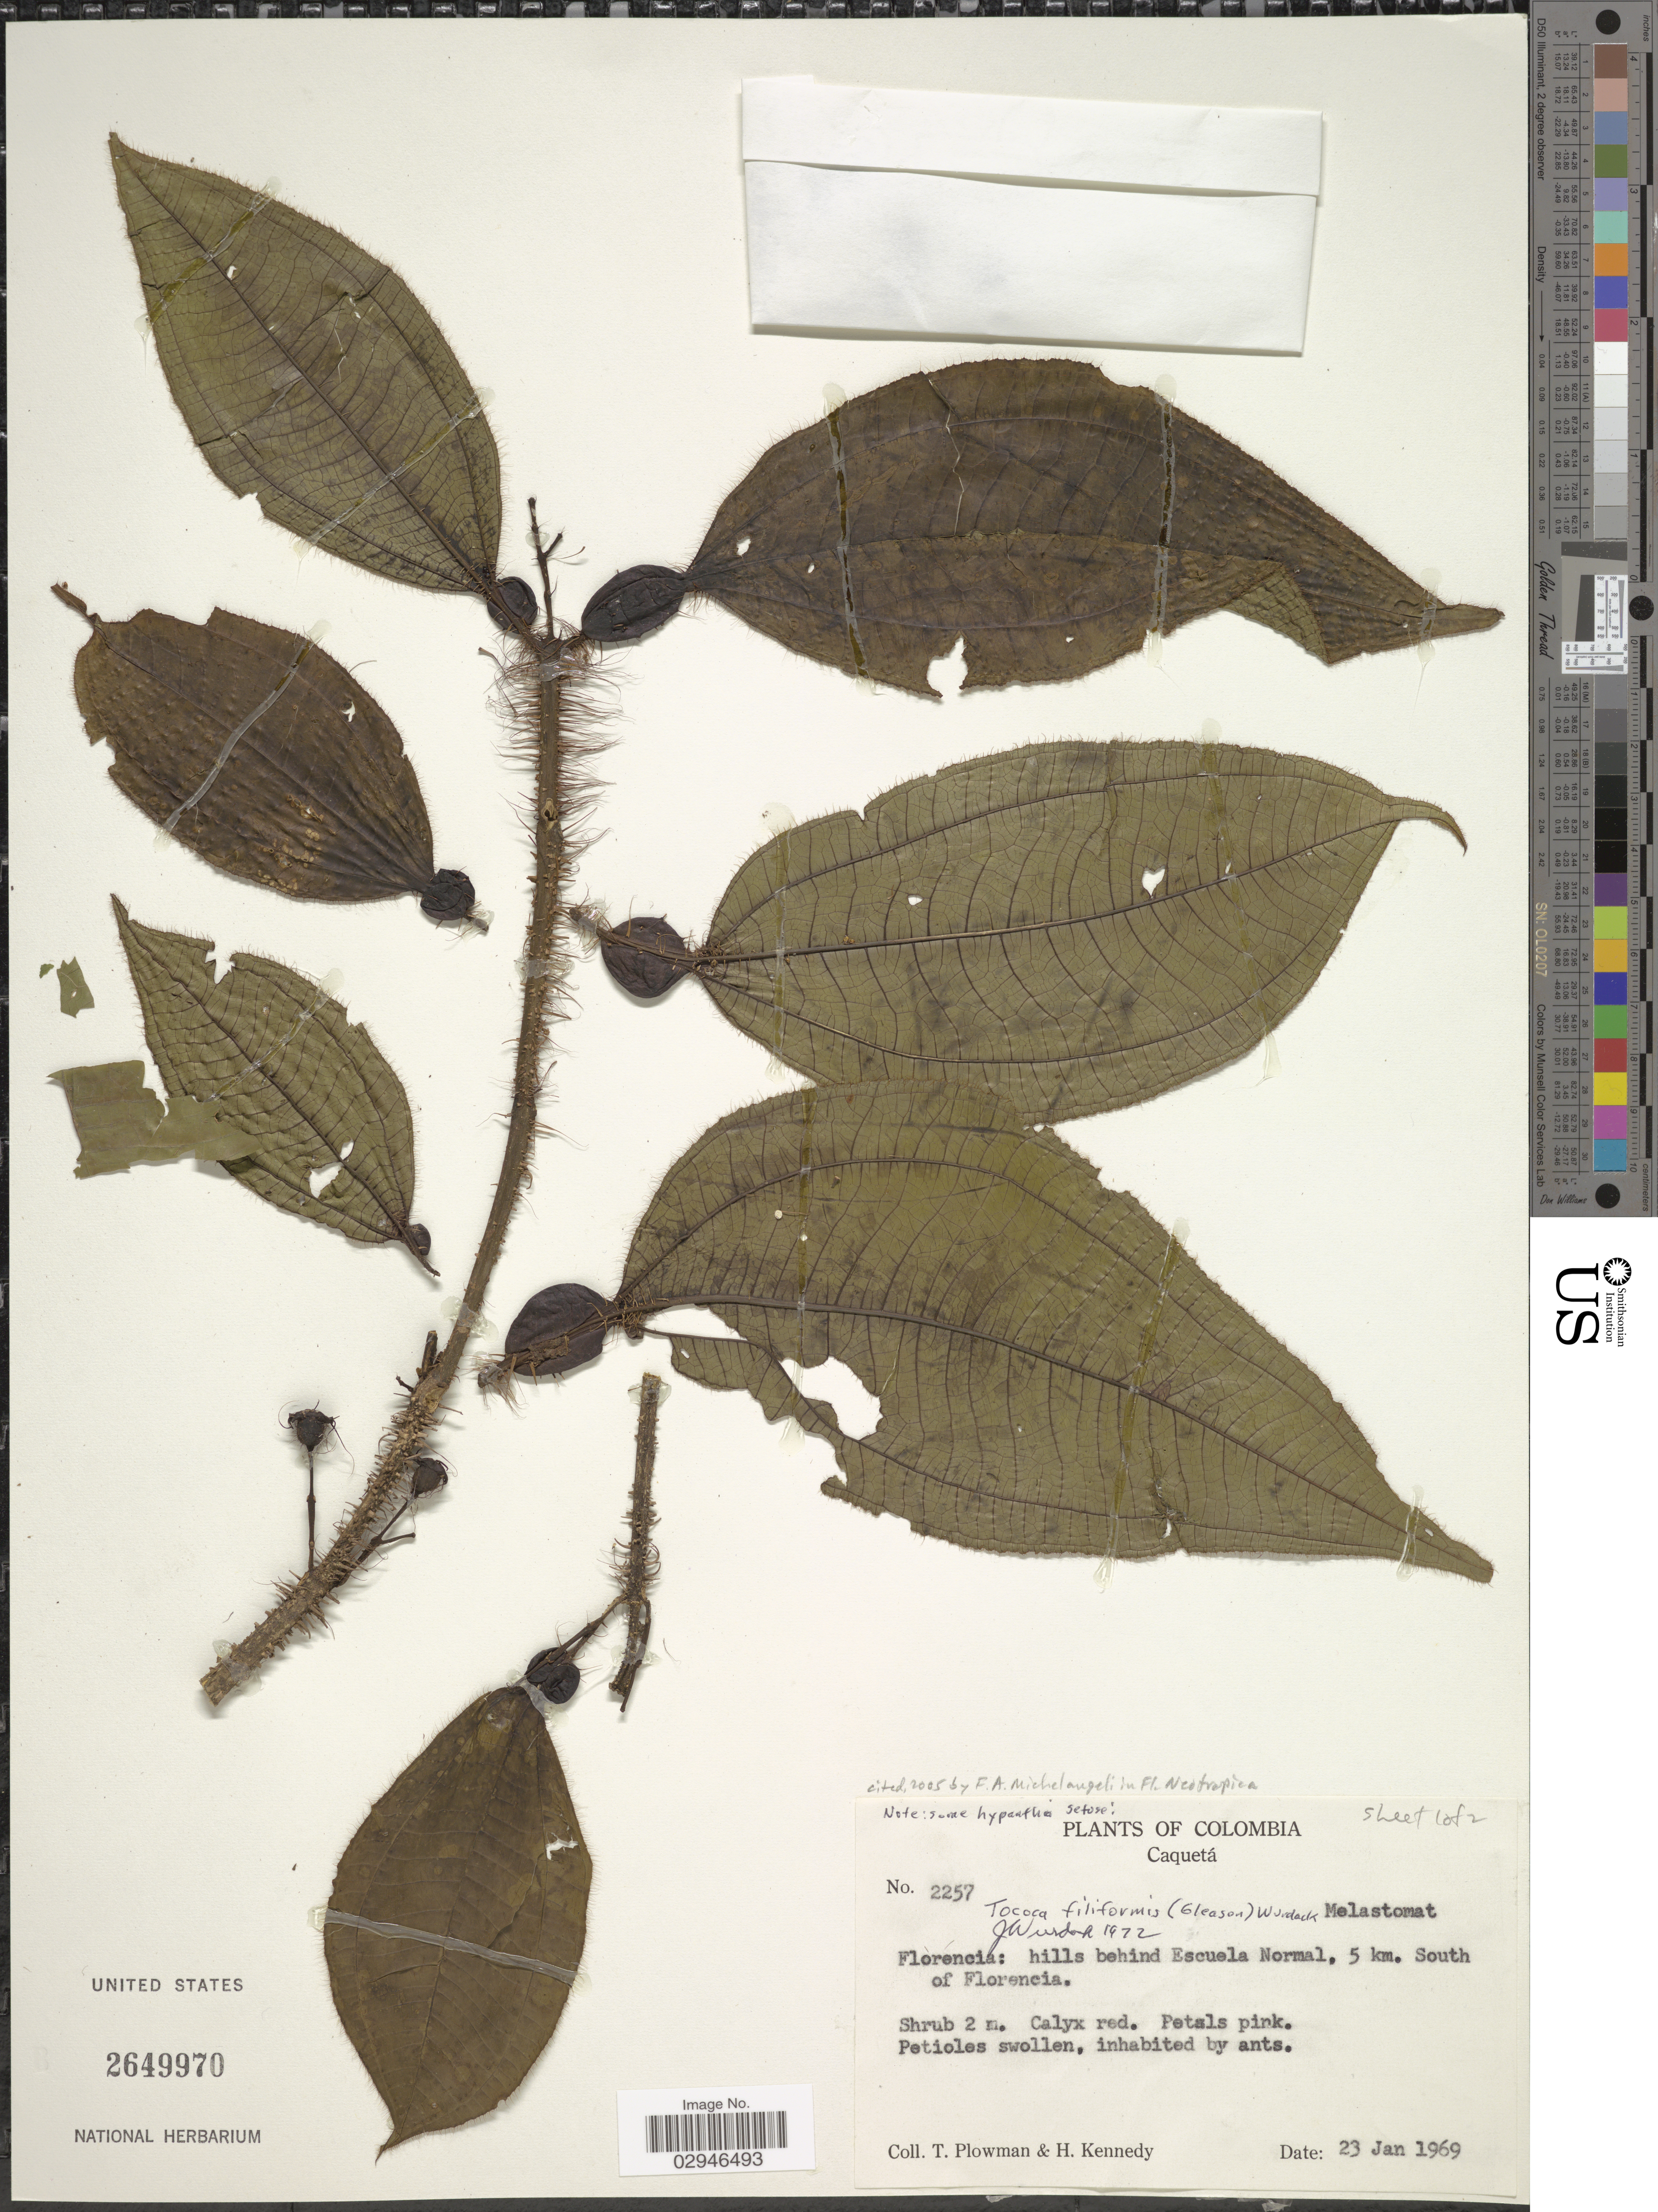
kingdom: Plantae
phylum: Tracheophyta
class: Magnoliopsida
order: Myrtales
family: Melastomataceae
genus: Tococa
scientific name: Tococa filiformis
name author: (Gleason) K. Wurdack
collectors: T. Plowman & H. Kennedy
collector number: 2257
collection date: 1969-01-23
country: Colombia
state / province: Caquetá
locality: Florencia, hills behind Escuela Normal, 5 km. South of Florencia.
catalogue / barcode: US 2649970